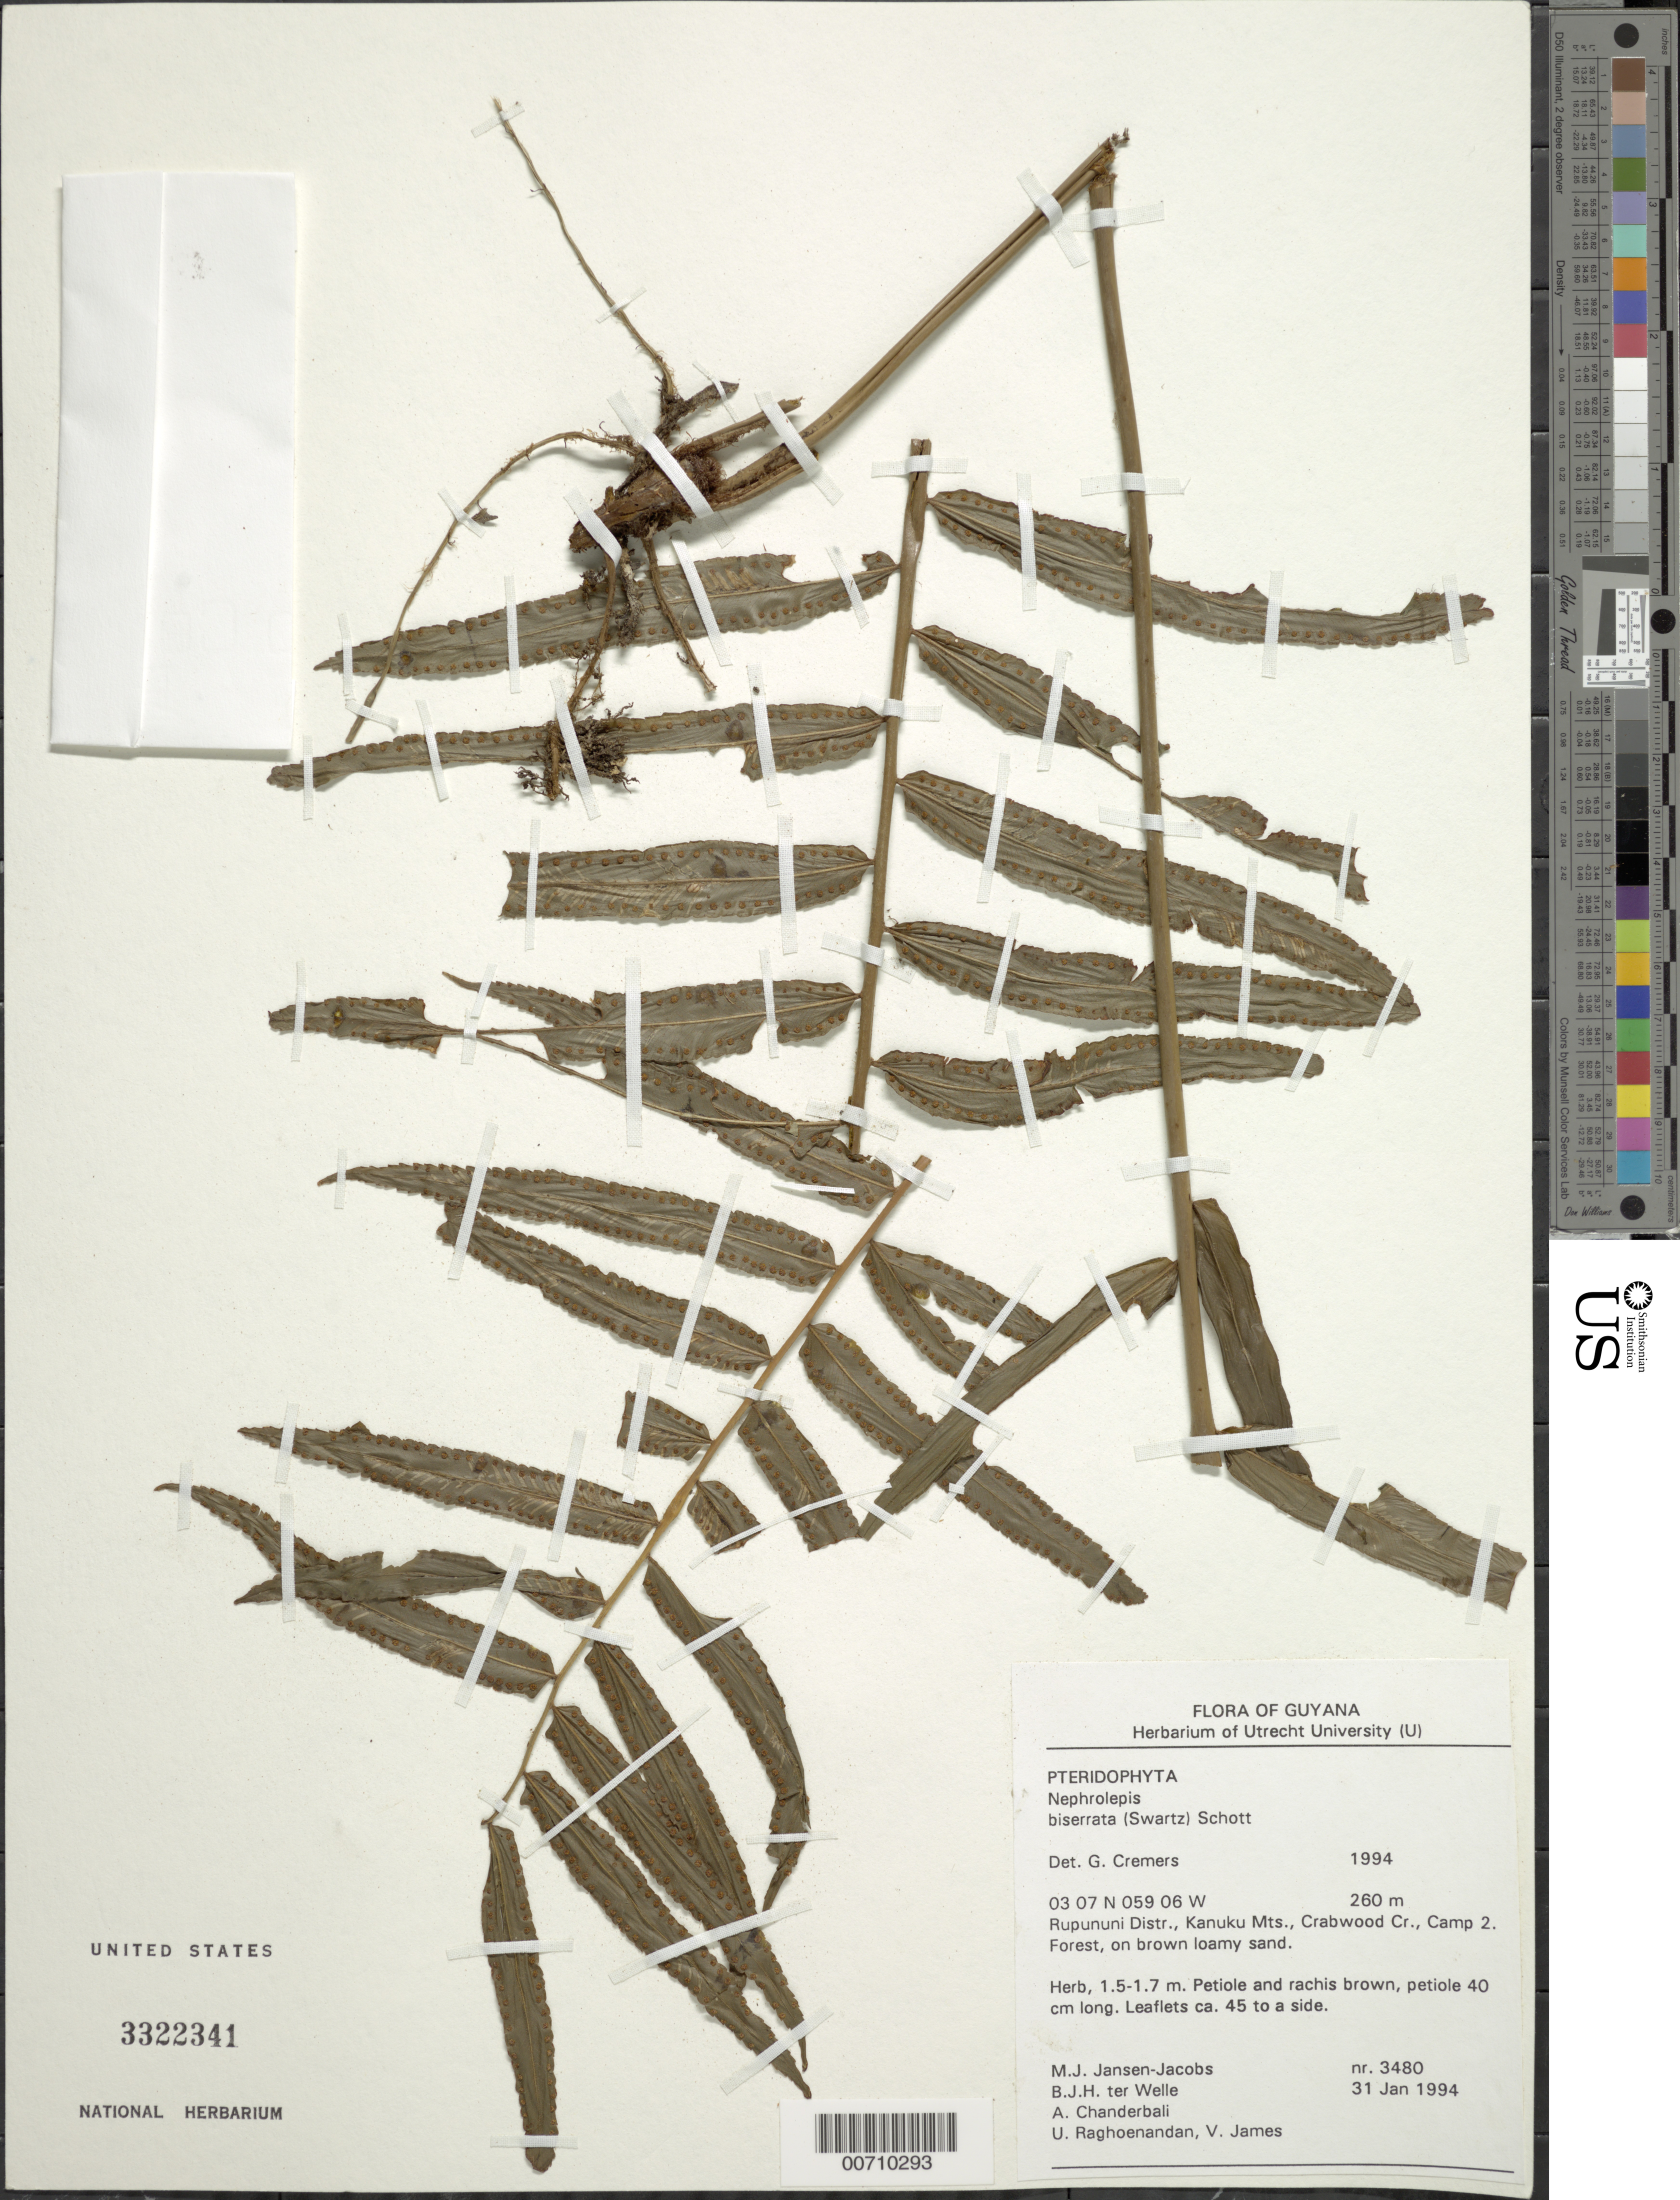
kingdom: Plantae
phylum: Tracheophyta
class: Polypodiopsida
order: Polypodiales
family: Nephrolepidaceae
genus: Nephrolepis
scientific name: Nephrolepis biserrata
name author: (Sw.) Schott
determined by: Cremers, Georges A.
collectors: M. J. Jansen-Jacobs, B. Welle, A. S. Chanderbali, U. Raghoenandan & V. James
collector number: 3480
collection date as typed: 31-Jan-94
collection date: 1994-01-31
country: Guyana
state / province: U. Takutu-U. Essequibo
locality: Crabwood Cr., Camp 2, Kanuku Mts., Rupununi District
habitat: Forest on brown loamy sand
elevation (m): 260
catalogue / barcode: US 3322341